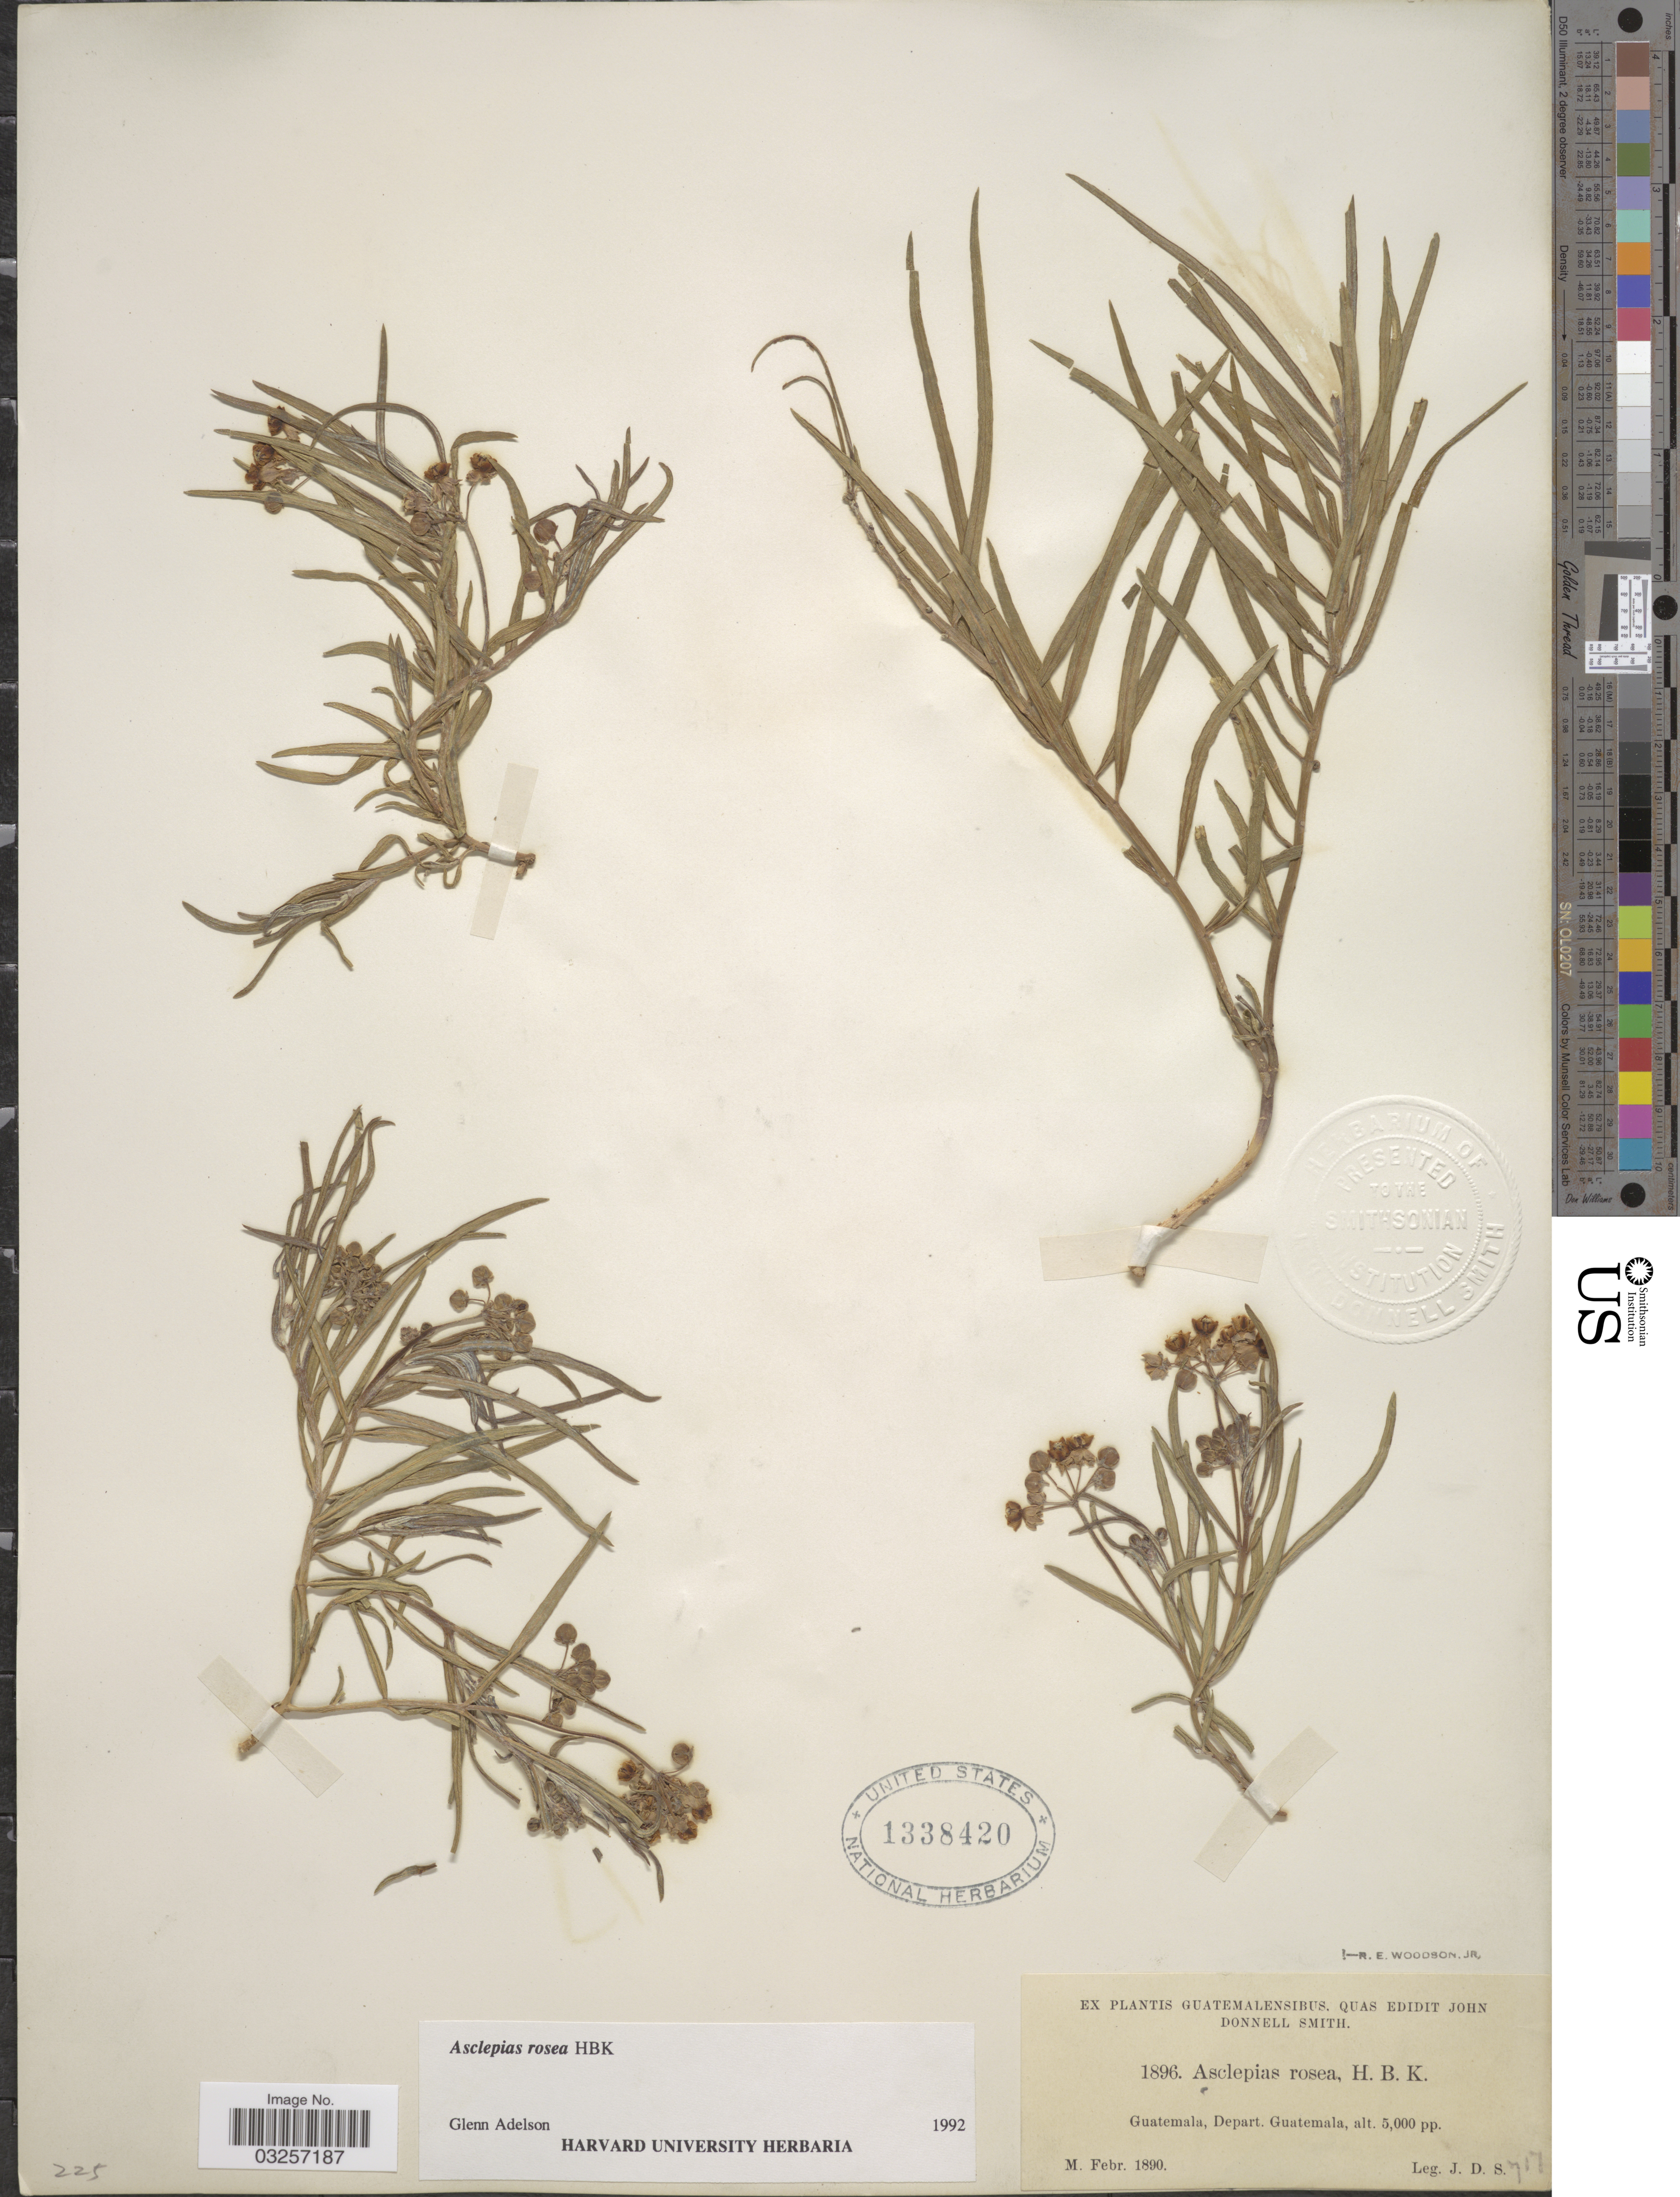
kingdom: Plantae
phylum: Tracheophyta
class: Magnoliopsida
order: Gentianales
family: Apocynaceae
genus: Asclepias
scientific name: Asclepias rosea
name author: Kunth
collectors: J. Donnell Smith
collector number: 1896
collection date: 1890-02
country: Guatemala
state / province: Guatemala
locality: Guatemala, Depart. Guatemala.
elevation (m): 1524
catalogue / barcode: US 1338420